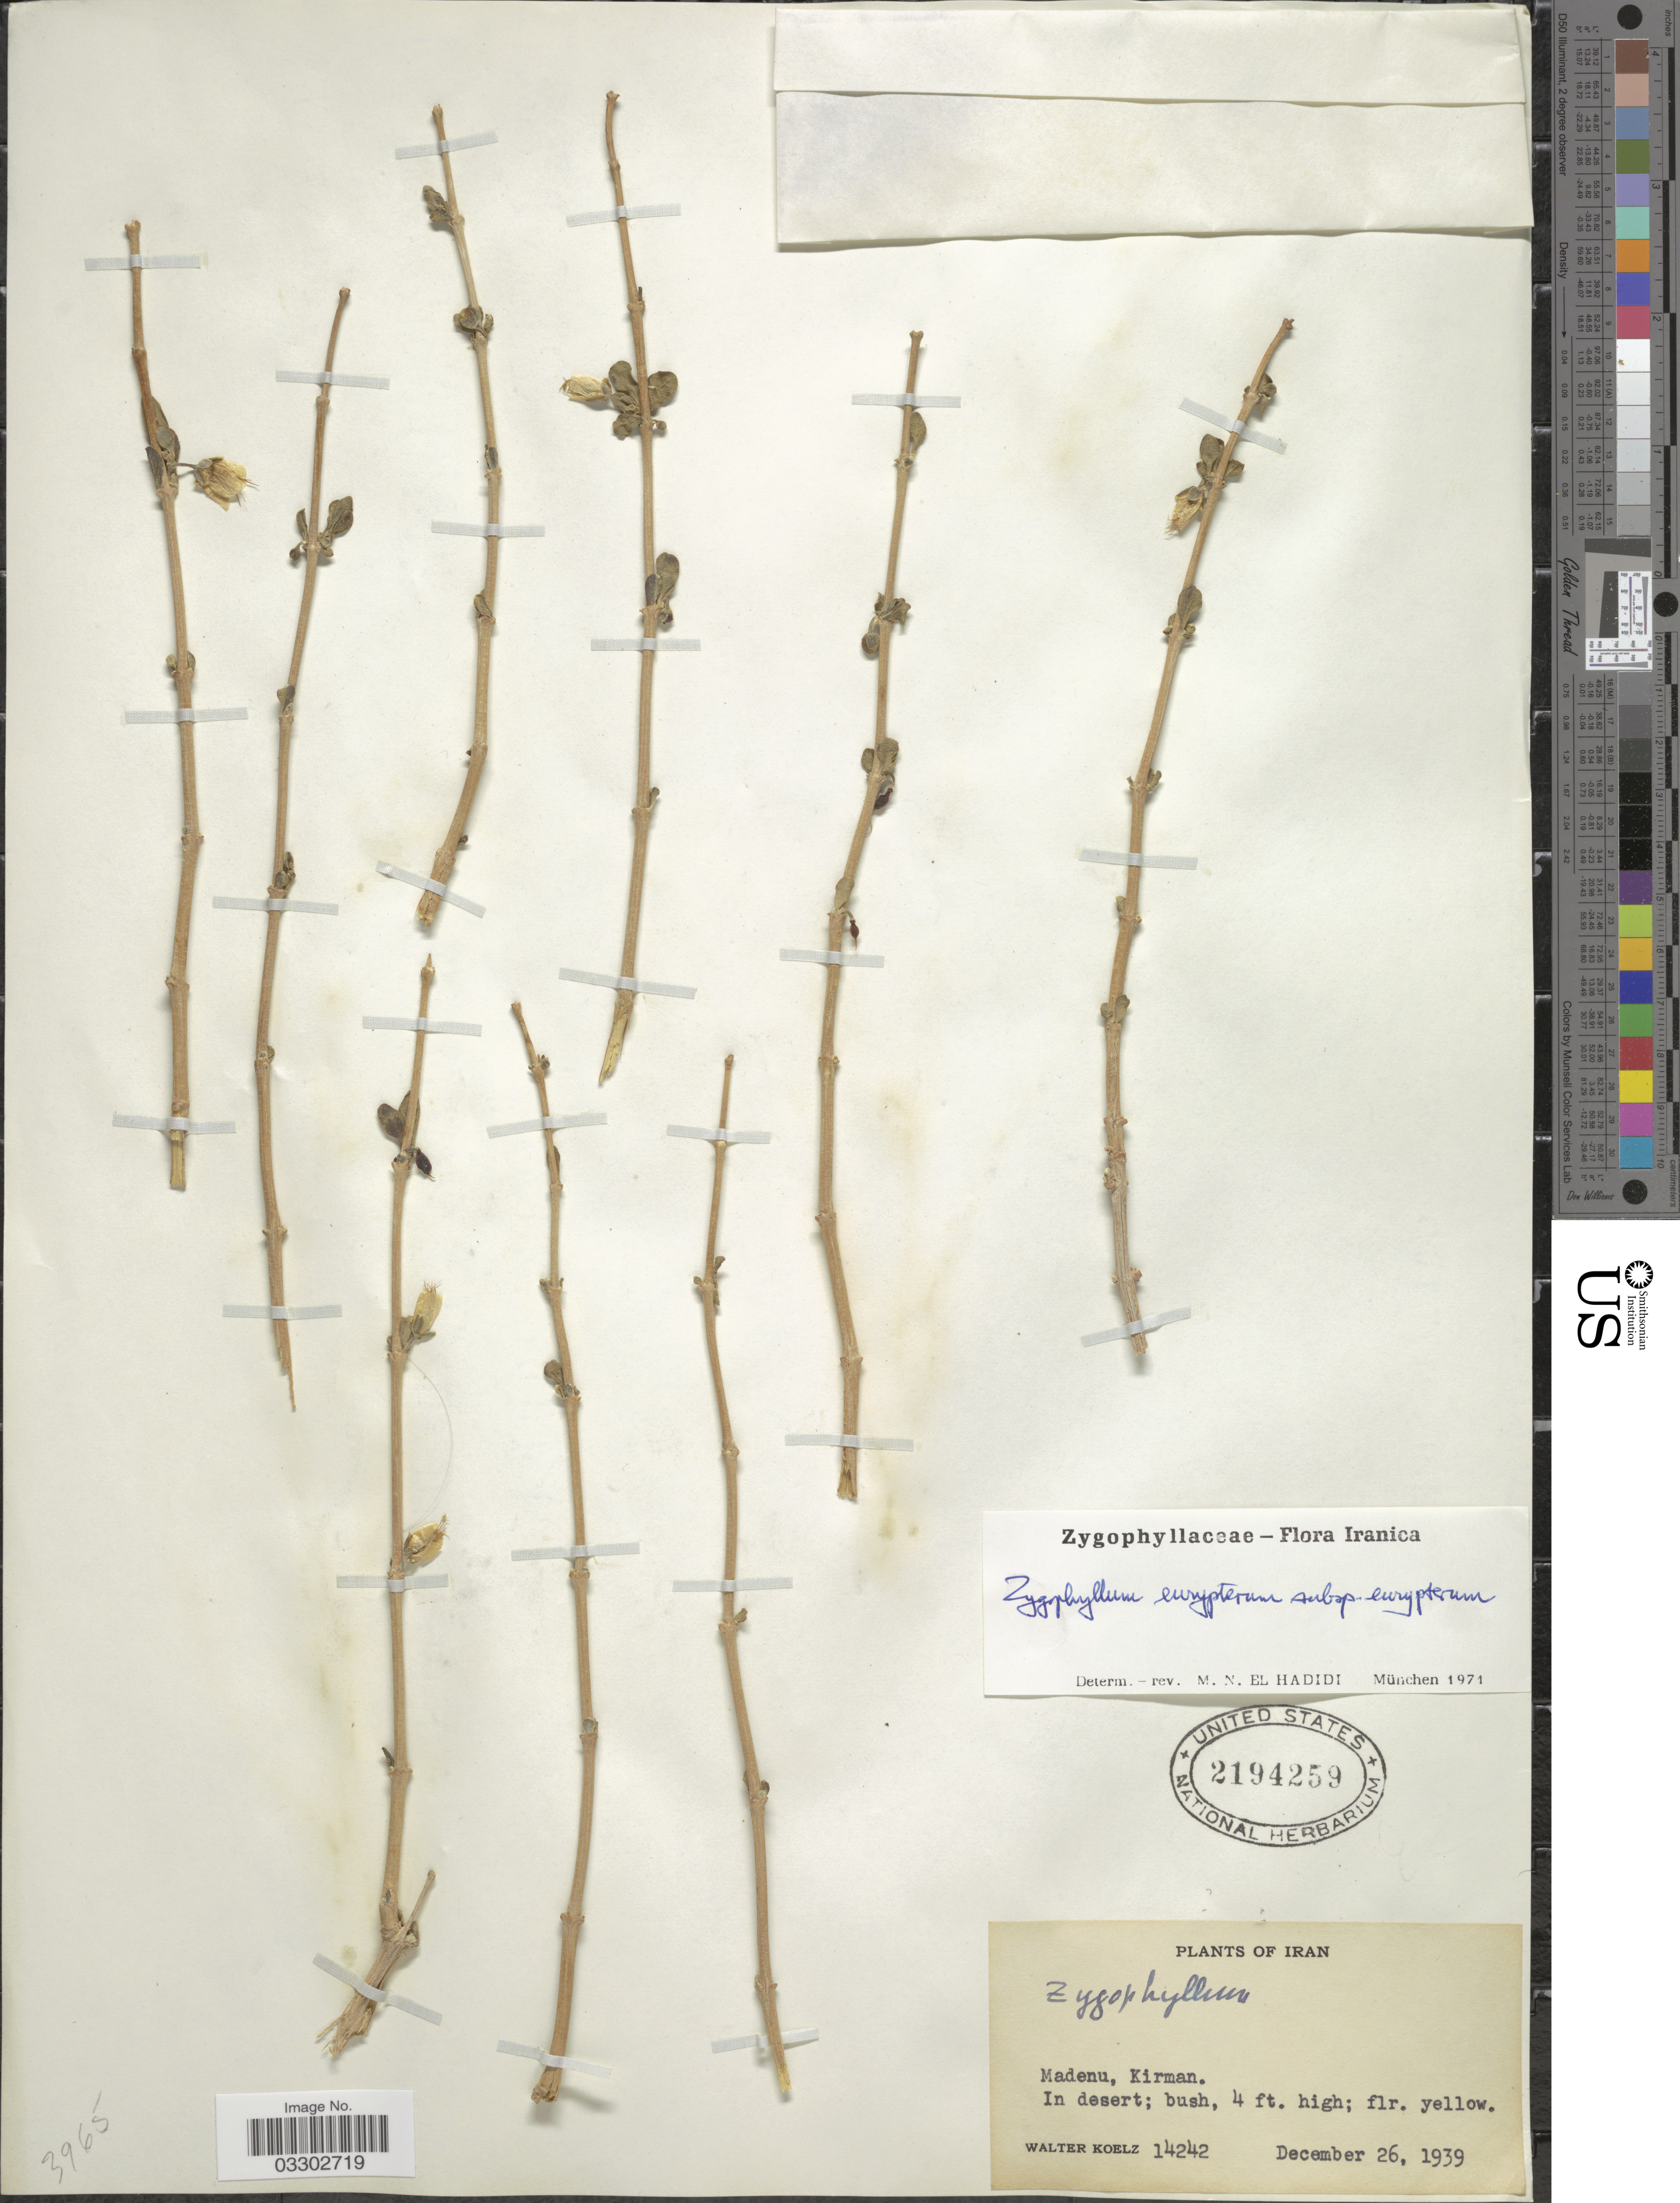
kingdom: Plantae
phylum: Tracheophyta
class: Magnoliopsida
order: Zygophyllales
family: Zygophyllaceae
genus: Zygophyllum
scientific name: Zygophyllum eurypterum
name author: Boiss. & Buhse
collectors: W. N. Koelz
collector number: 14242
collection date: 1939-12-26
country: Iran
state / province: Kerman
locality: Madenu, Kirman.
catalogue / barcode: US 2194259